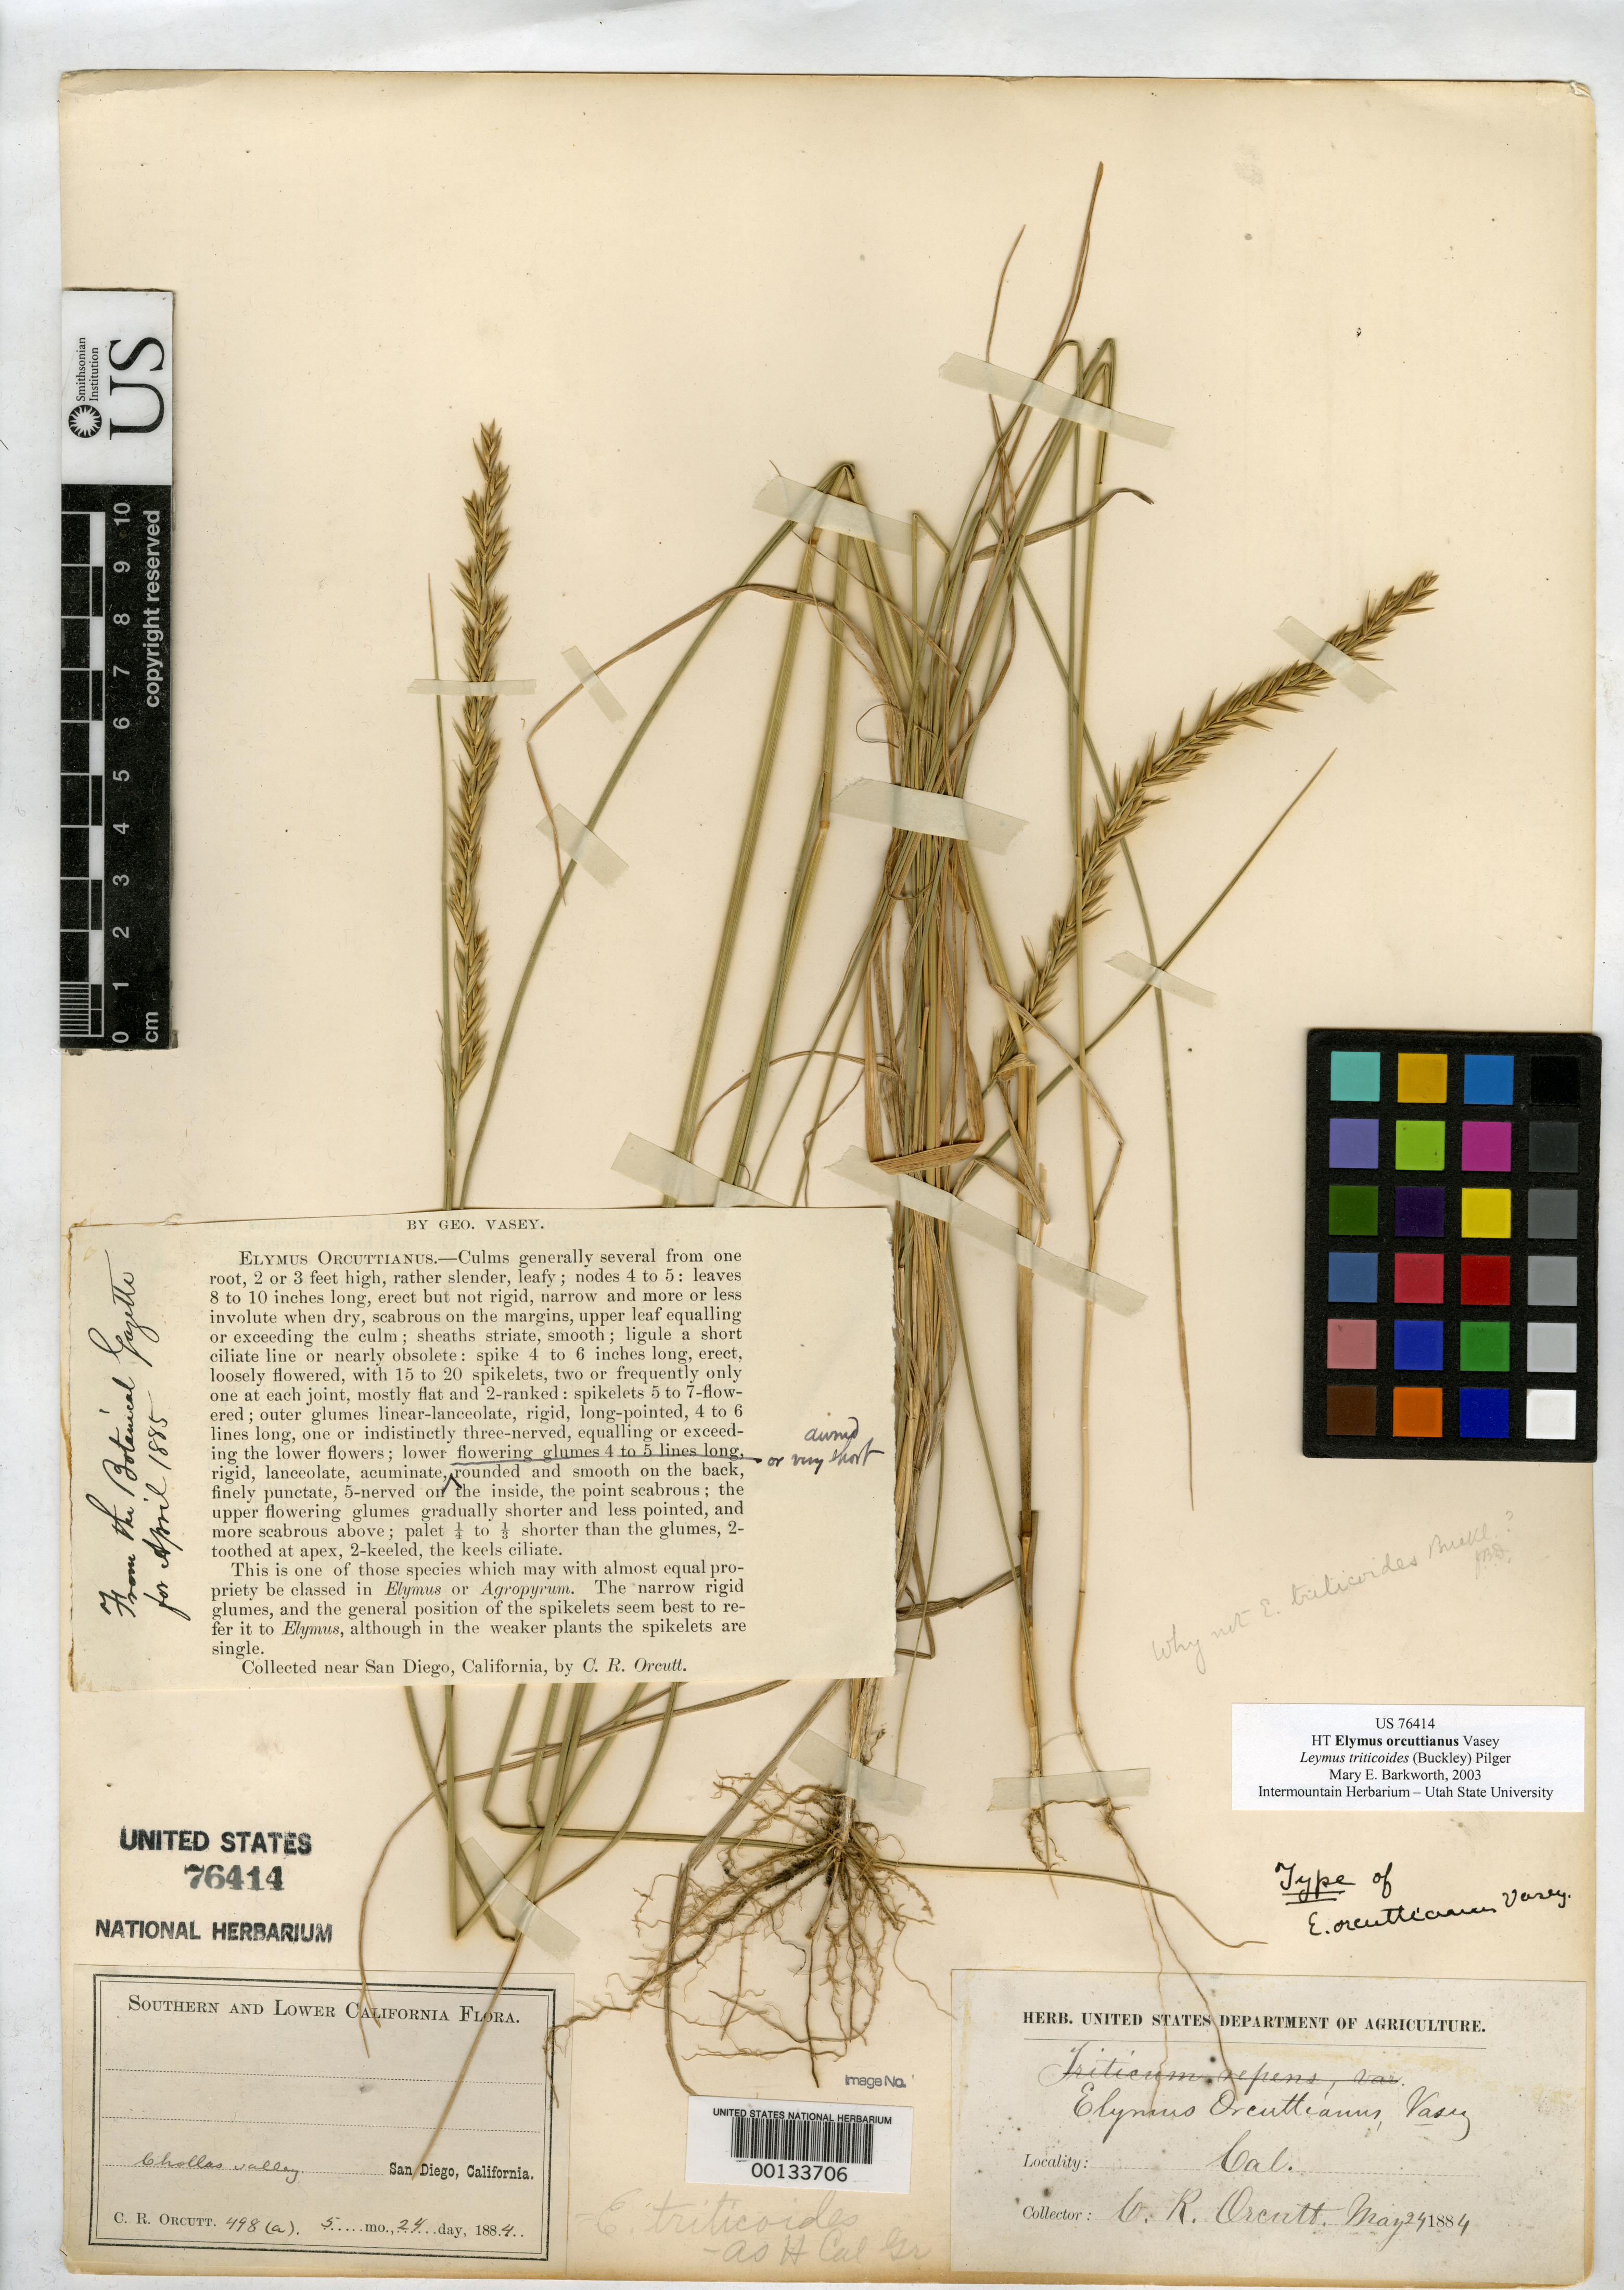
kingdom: Plantae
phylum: Tracheophyta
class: Liliopsida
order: Poales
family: Poaceae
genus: Elymus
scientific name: Elymus orcuttianus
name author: Vasey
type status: Holotype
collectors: C. R. Orcutt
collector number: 498a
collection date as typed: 24 May 1884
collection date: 1884-05-24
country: United States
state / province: California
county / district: San Diego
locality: Chollas valley near San Diego.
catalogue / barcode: US 76414